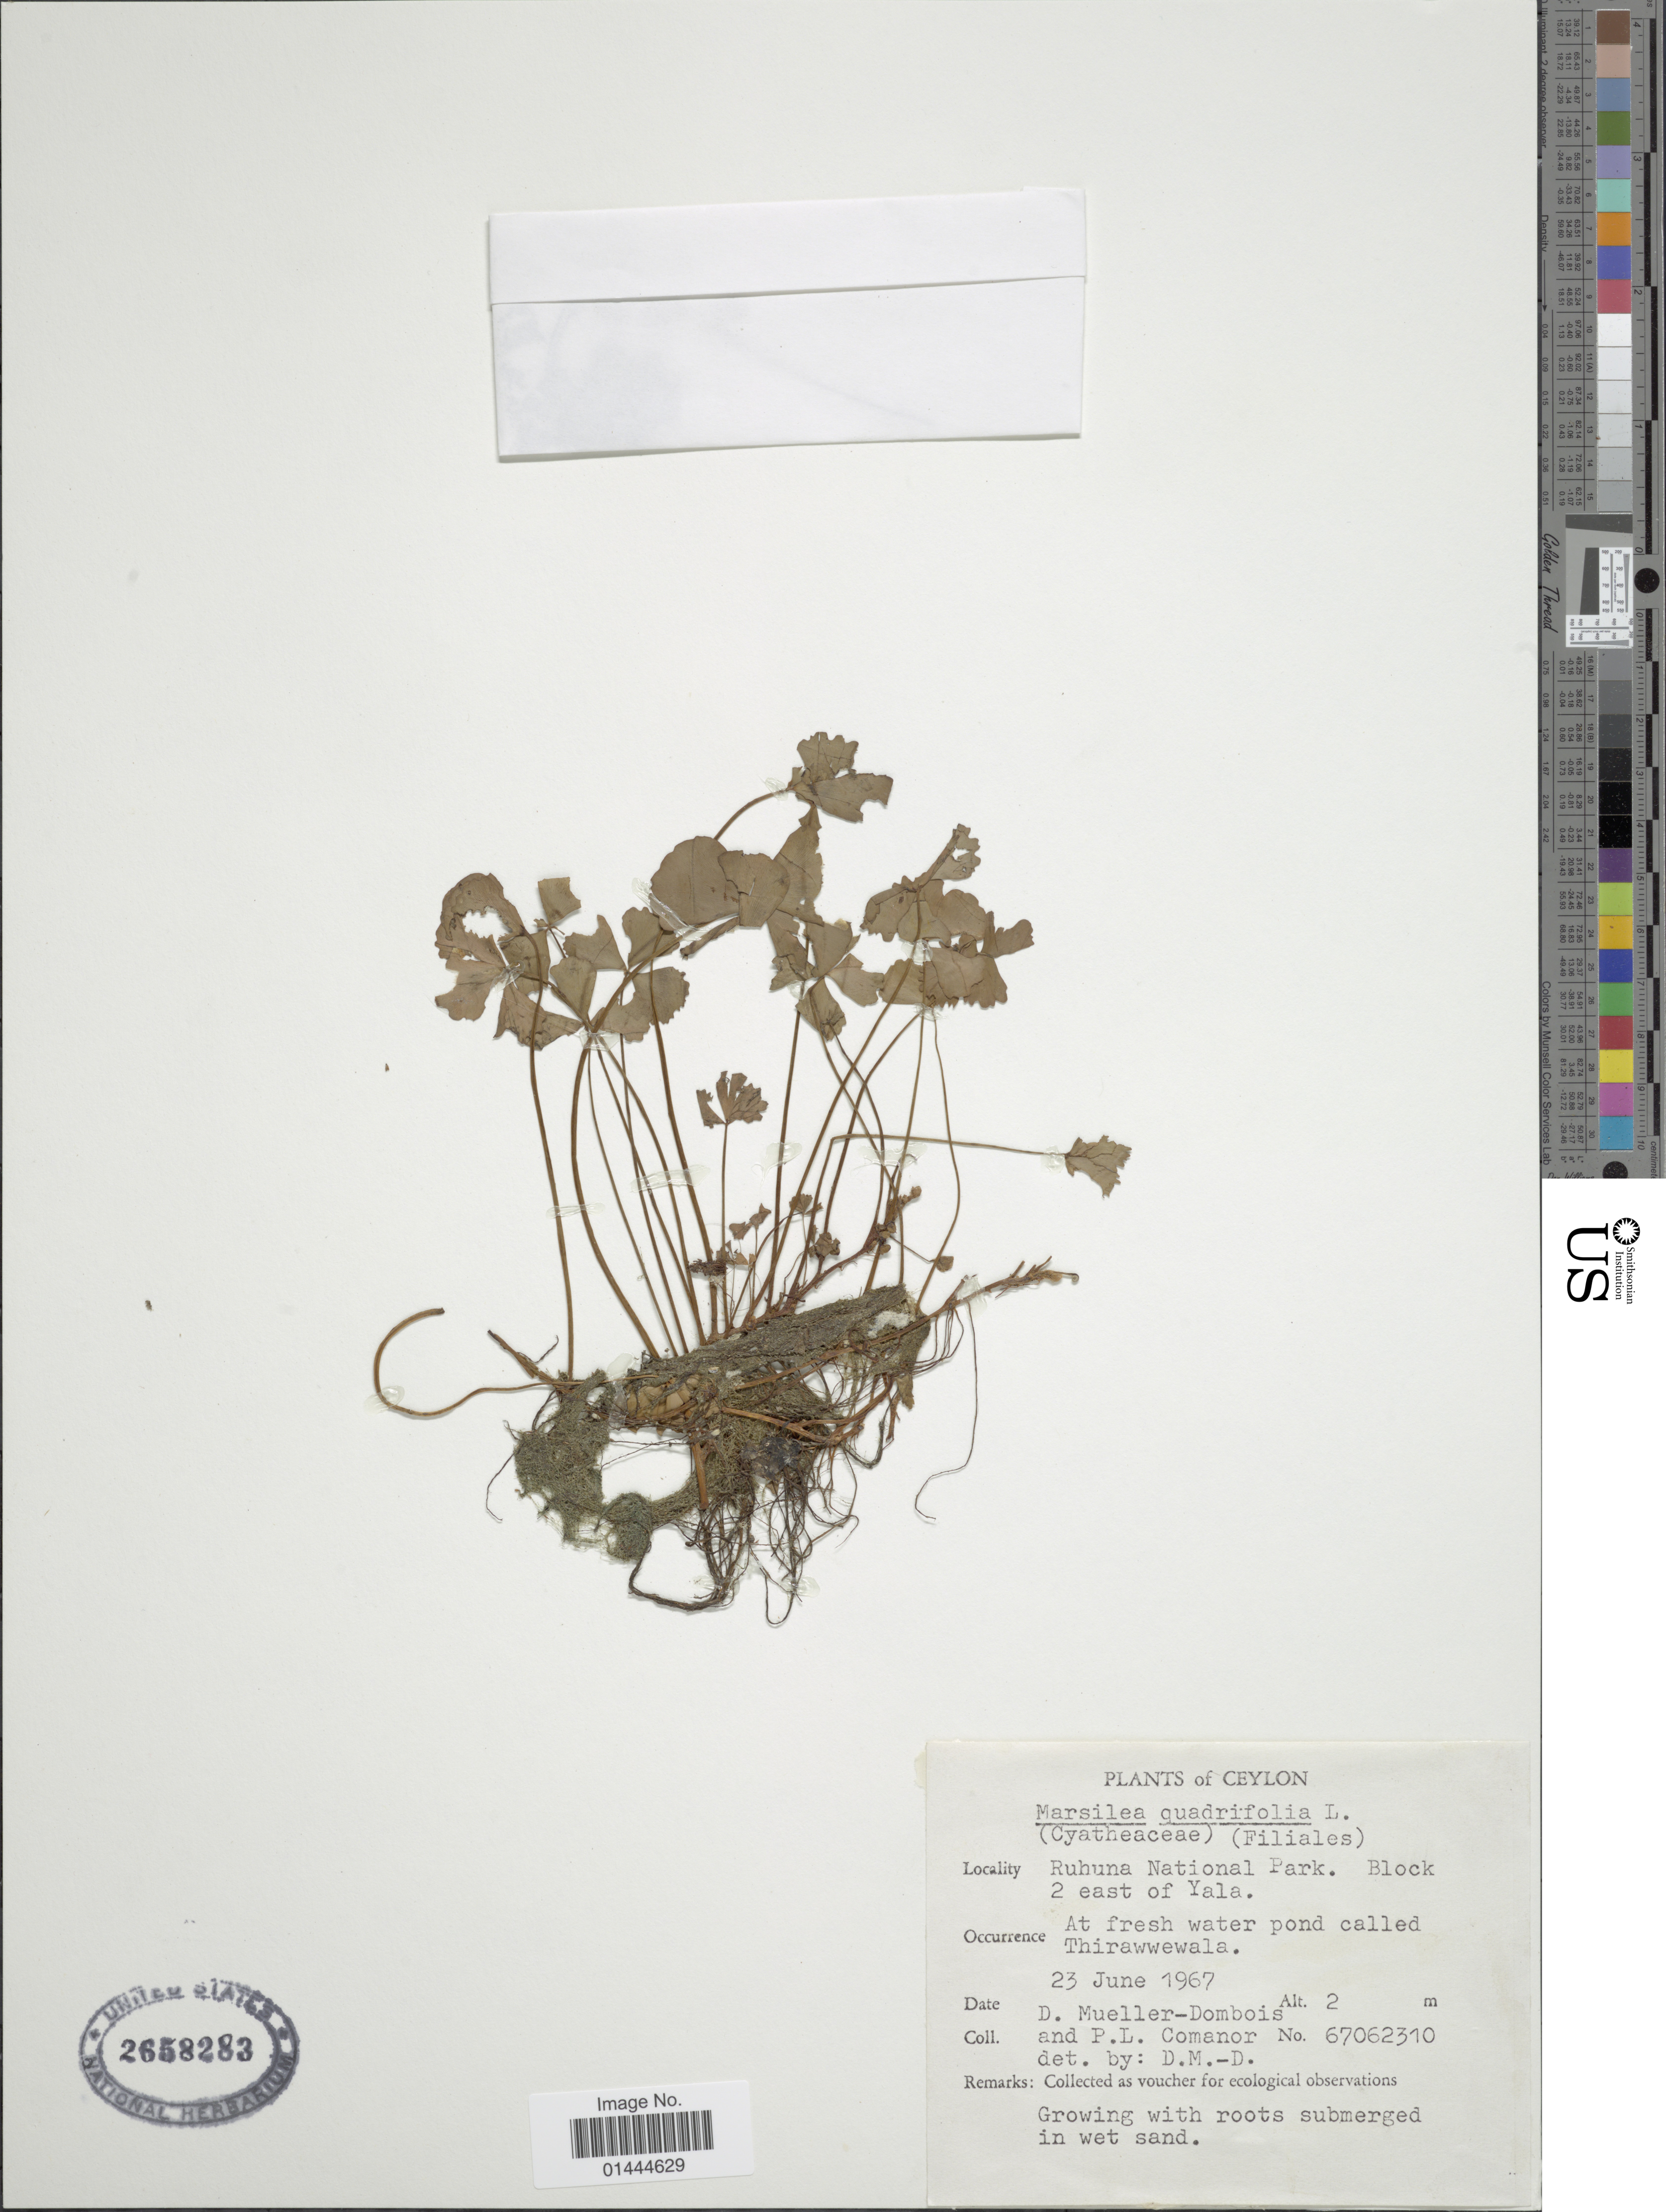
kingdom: Plantae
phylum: Tracheophyta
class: Polypodiopsida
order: Salviniales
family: Marsileaceae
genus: Marsilea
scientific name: Marsilea quadrifolia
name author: L.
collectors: D. Mueller-Dombois & P. Comanor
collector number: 67062310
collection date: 1967-06-23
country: Sri Lanka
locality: Ceylon, Ruhuna National Park, Block 2 east of Yala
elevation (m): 2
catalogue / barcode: US 2658283